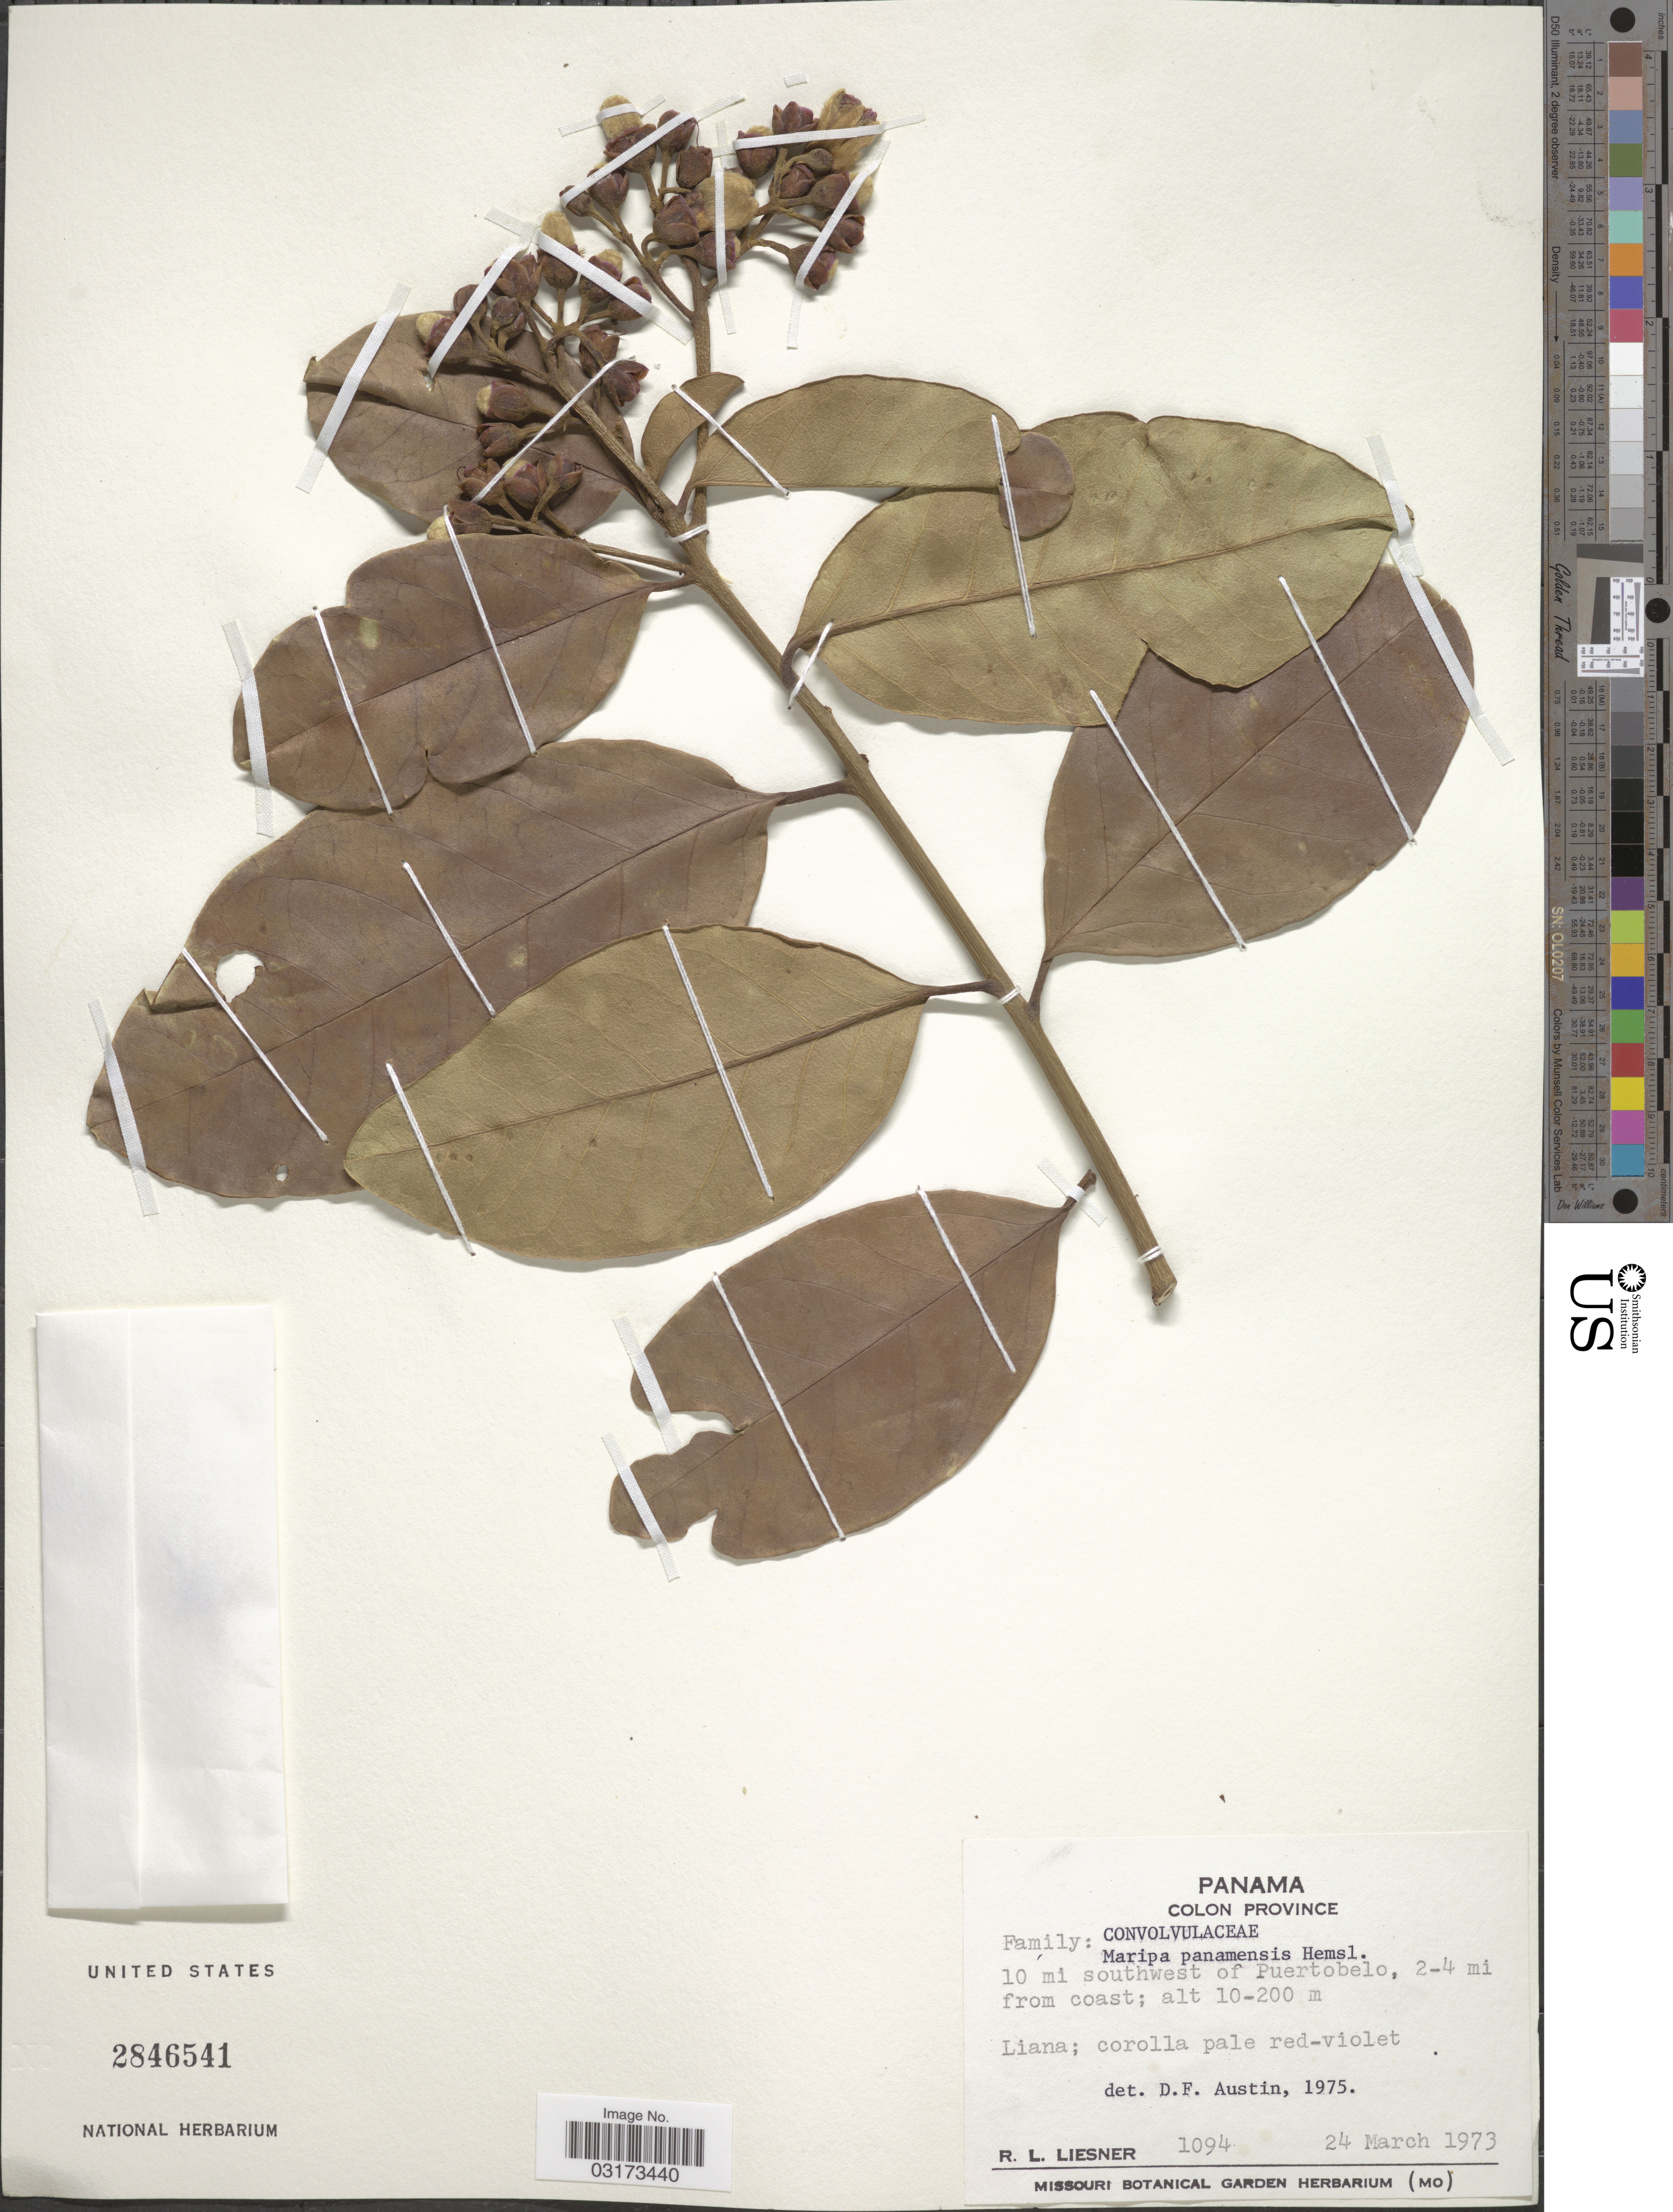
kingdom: Plantae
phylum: Tracheophyta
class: Magnoliopsida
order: Solanales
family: Convolvulaceae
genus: Maripa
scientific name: Maripa panamensis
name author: Hemsl.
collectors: R. L. Liesner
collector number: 1094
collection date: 1973-03-24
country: Panama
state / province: Colón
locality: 10 mi southwest of Puertobelo, 2-4 mi from coast.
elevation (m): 10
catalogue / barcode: US 2846541